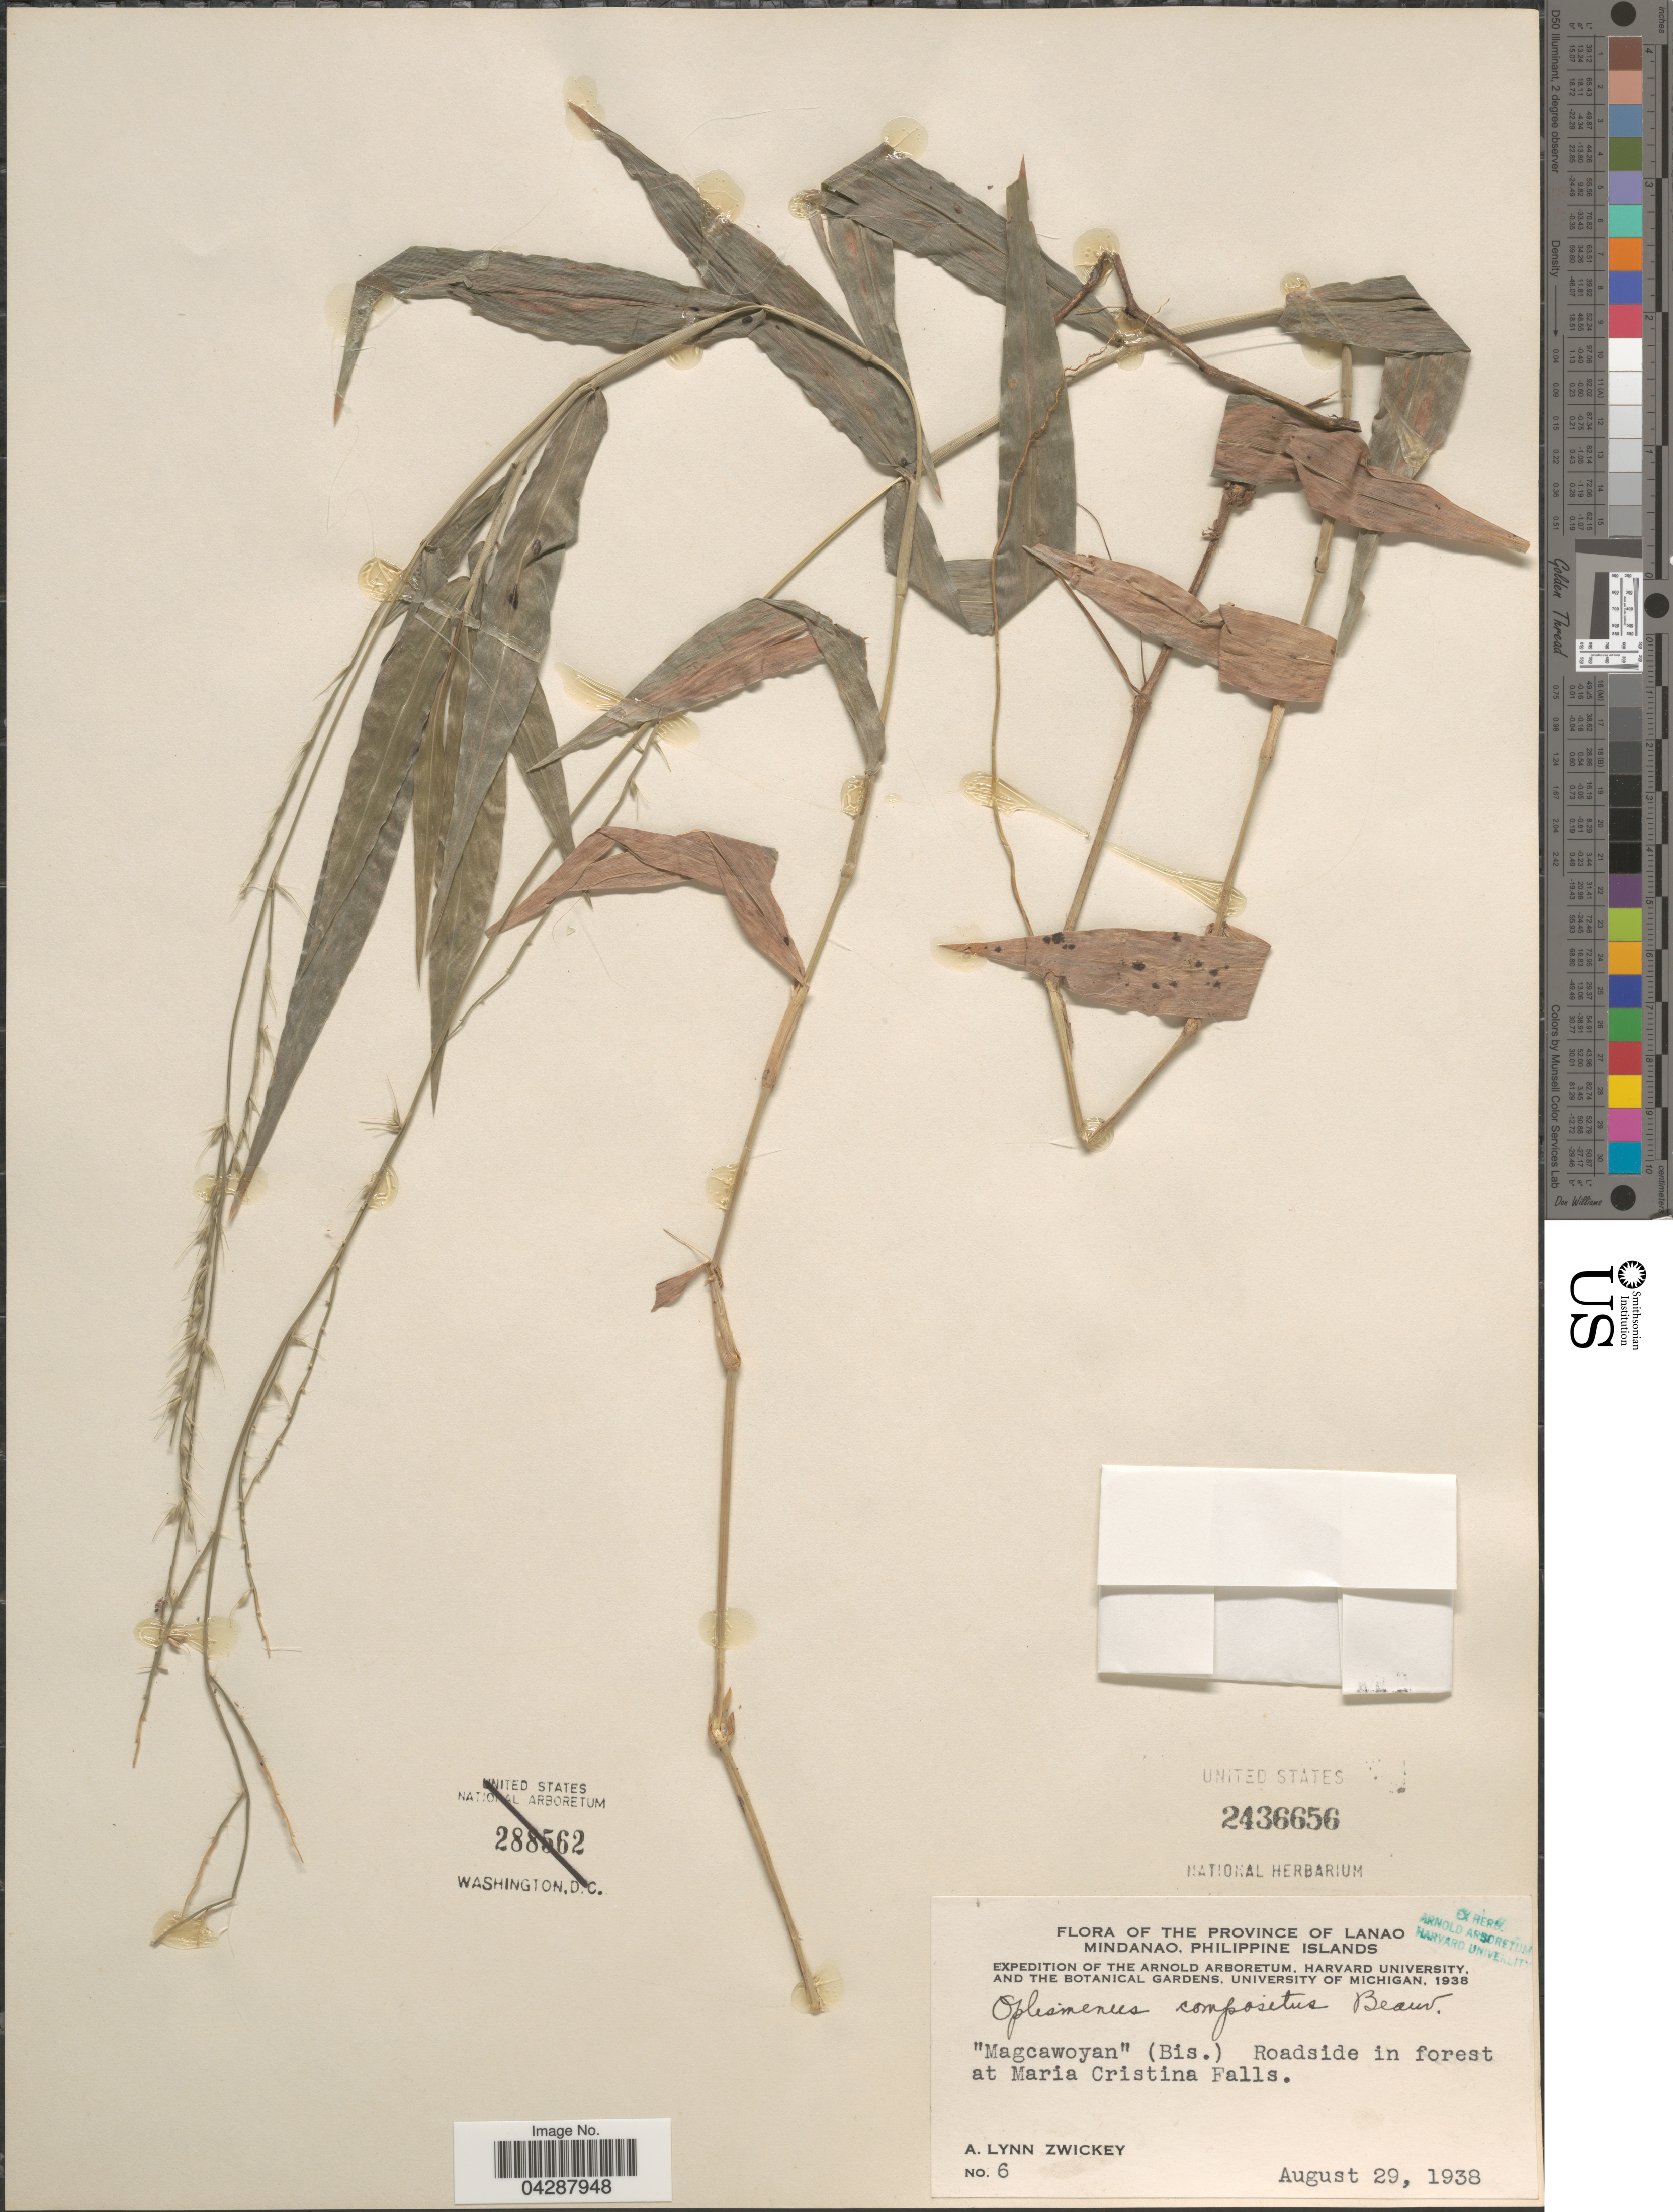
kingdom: Plantae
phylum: Tracheophyta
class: Liliopsida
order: Poales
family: Poaceae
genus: Oplismenus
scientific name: Oplismenus compositus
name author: (L.) P. Beauv.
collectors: A. Zwickey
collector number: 6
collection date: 1938-08-29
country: Philippines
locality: The Province of Lanao. Mindanao, Philippine Islands. Expedition of the Arnold Arboretum, Harvard University, and the Botanical Gardens. Roadside in forest at Maria Cristina Falls.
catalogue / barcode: US 2436656